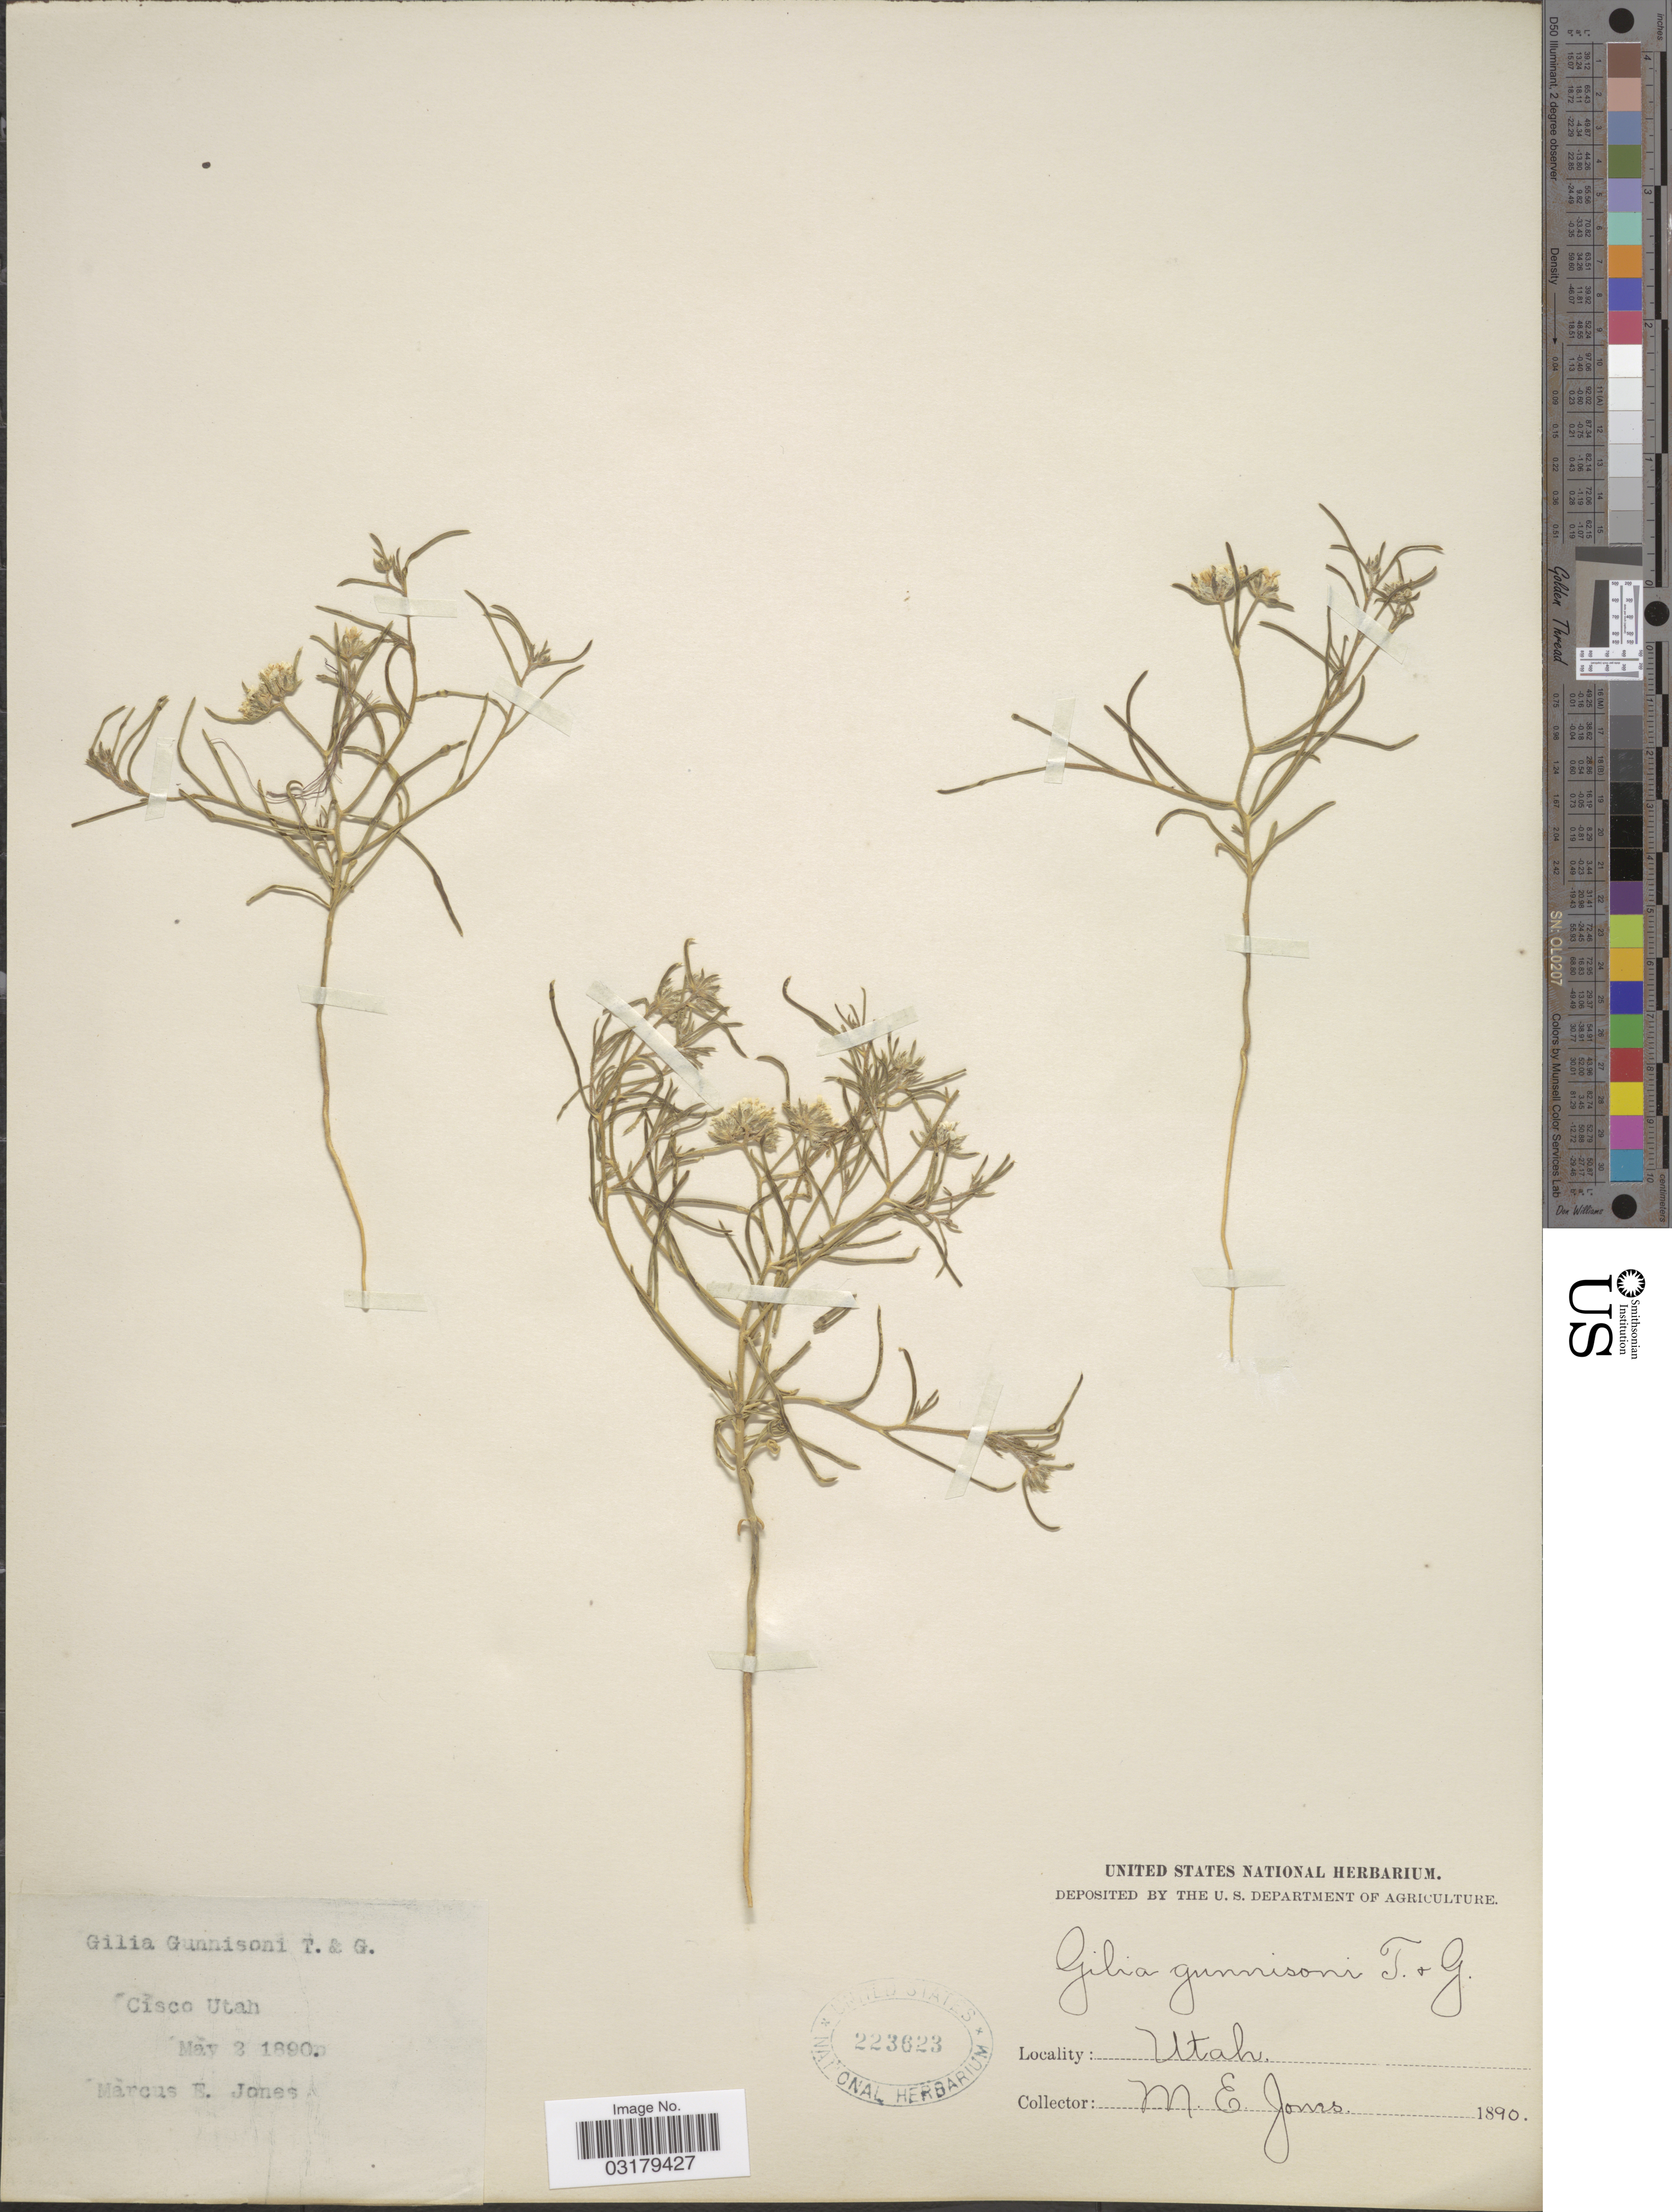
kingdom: Plantae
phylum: Tracheophyta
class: Magnoliopsida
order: Ericales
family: Polemoniaceae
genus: Ipomopsis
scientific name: Ipomopsis gunnisonii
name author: (Torr. & A. Gray) V.E. Grant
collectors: M. E. Jones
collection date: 1890-05-03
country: United States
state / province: Utah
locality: Cisco Utah.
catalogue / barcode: US 223623